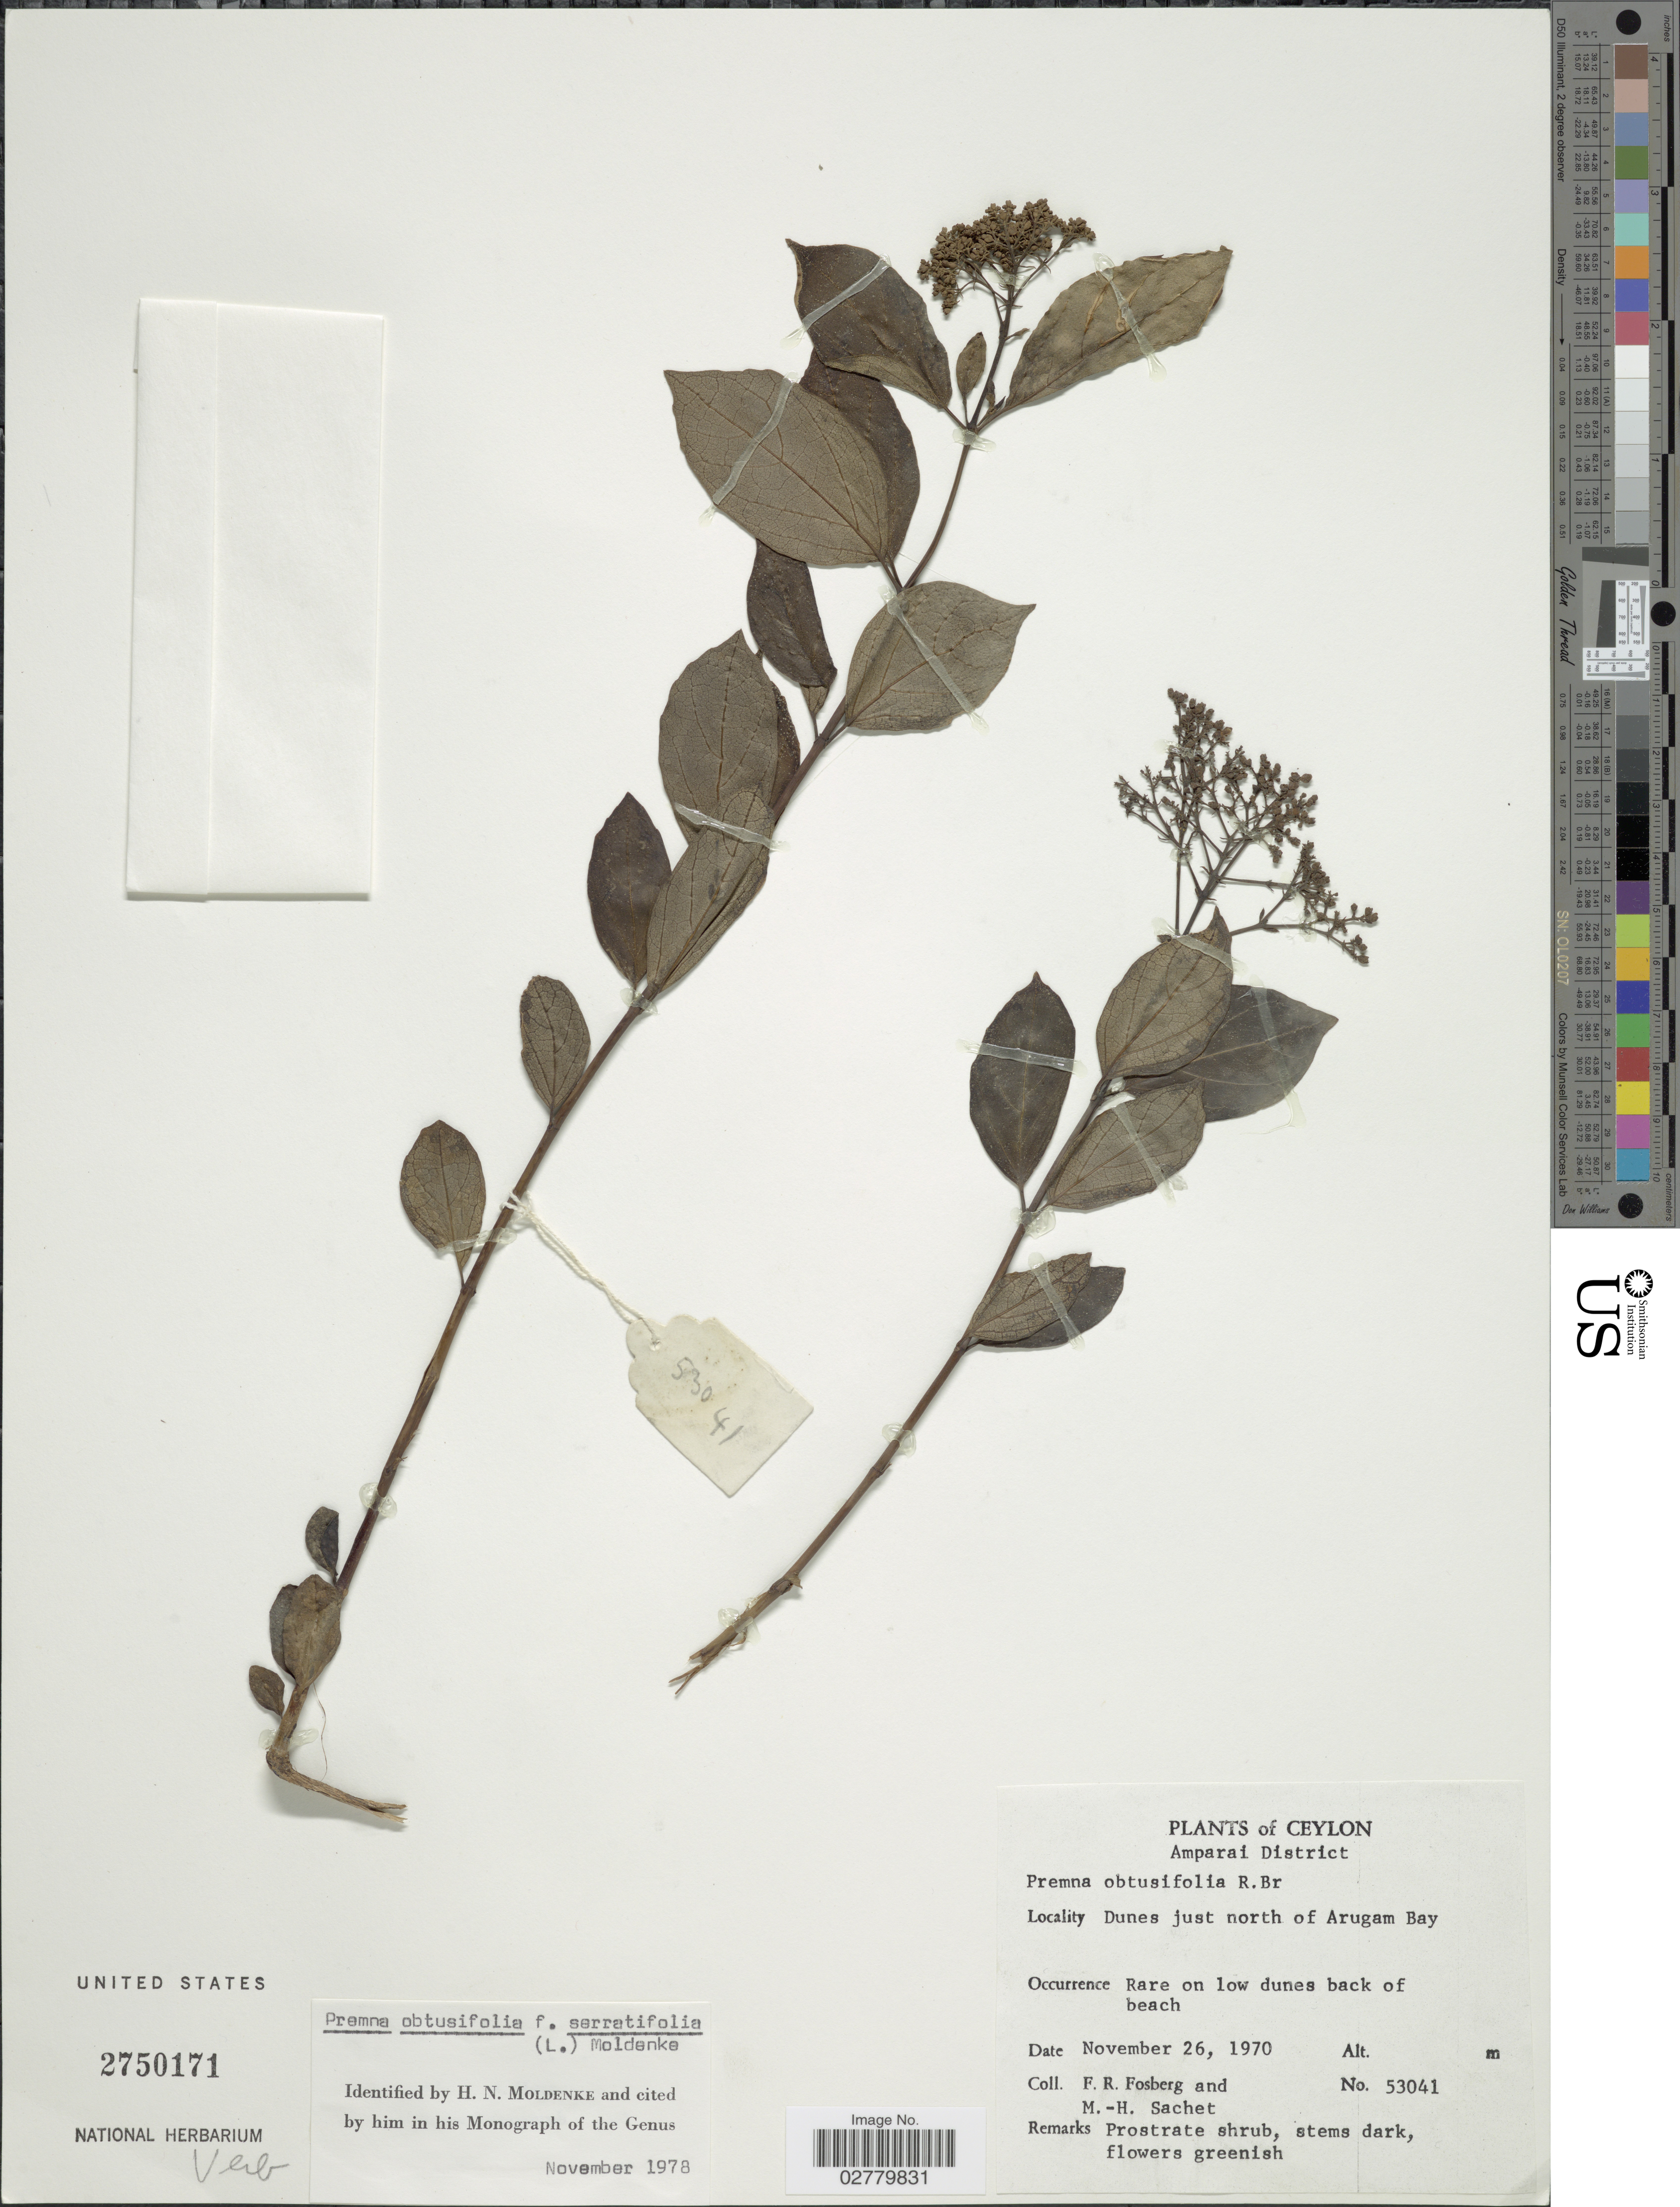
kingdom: Plantae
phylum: Tracheophyta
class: Magnoliopsida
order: Lamiales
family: Lamiaceae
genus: Premna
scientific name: Premna obtusifolia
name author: R. Br.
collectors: F. R. Fosberg & M.-H. Sachet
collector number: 53041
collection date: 1970-11-26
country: Sri Lanka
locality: Ceylon. Amparai District. Dunes just north of Arugam Bay.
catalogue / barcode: US 2750171